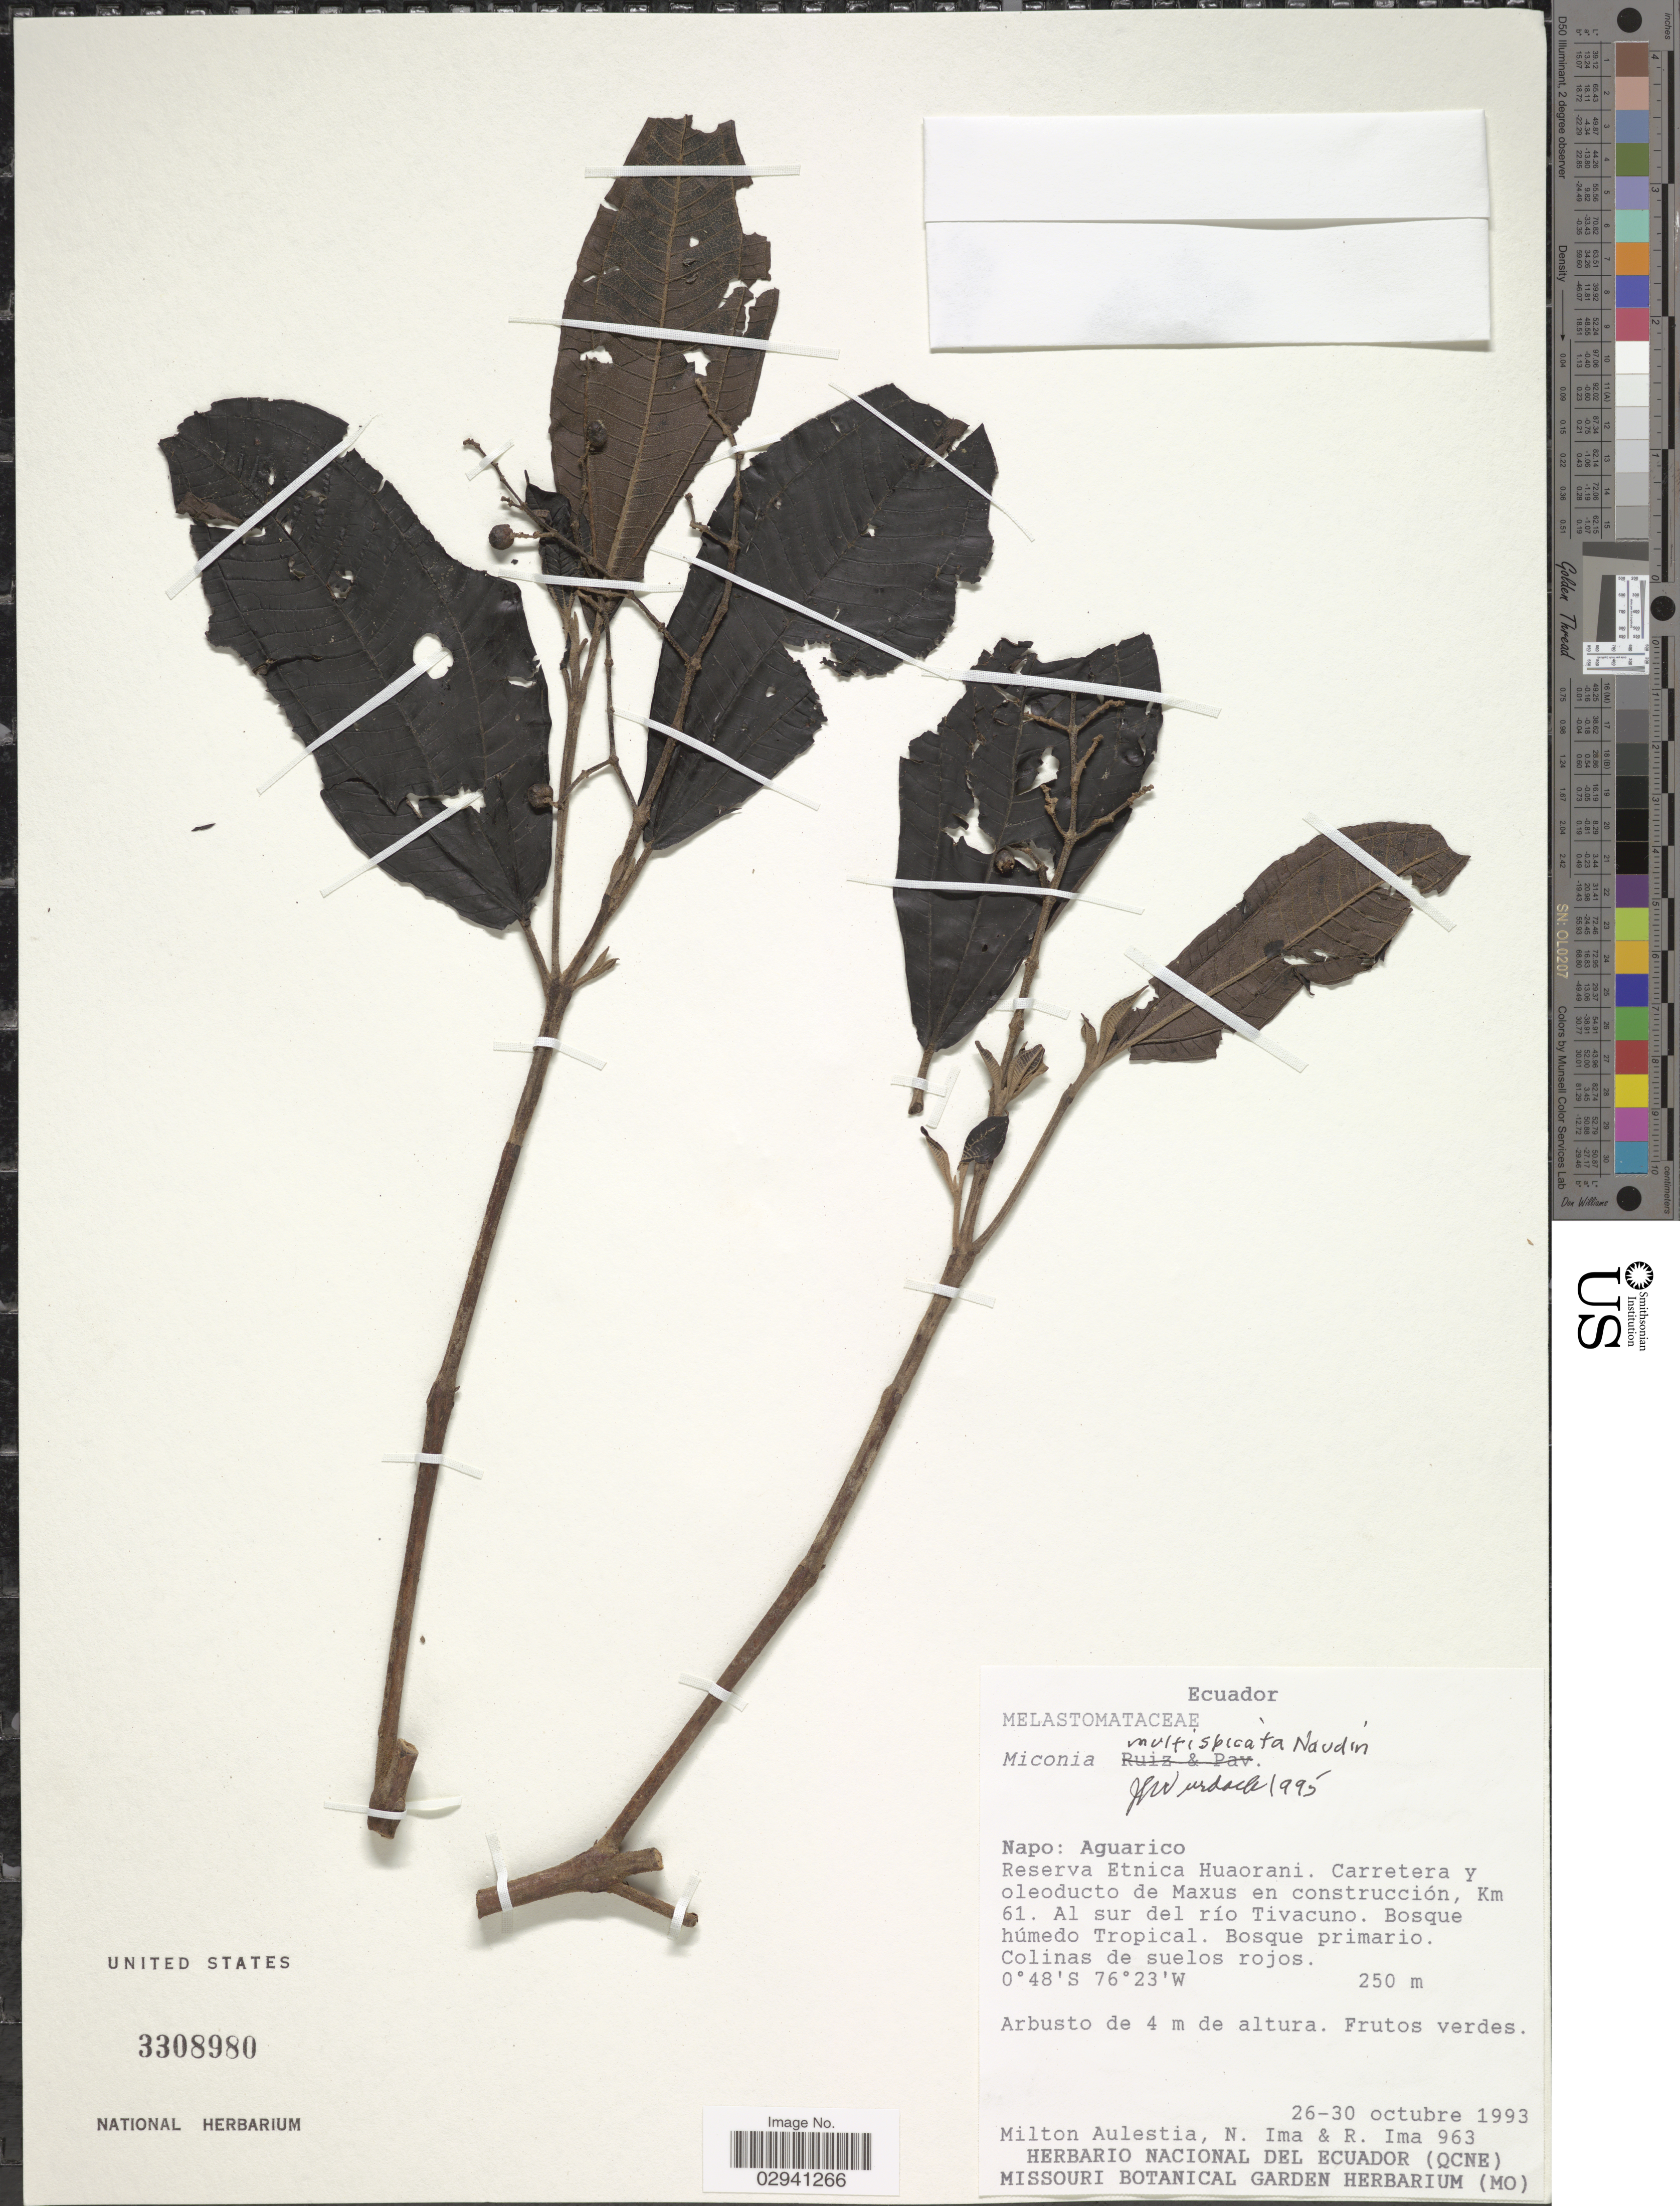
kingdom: Plantae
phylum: Tracheophyta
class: Magnoliopsida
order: Myrtales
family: Melastomataceae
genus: Miconia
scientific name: Miconia multispicata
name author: Naudin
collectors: M. Aulestia, N. Ima & R. Ima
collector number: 963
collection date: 1993-10-26/1993-10-30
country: Ecuador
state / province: Napo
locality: Napo: Aguarico. Reserva Etnica Huaorani. Carretera y oleoducto de Maxus en construcción, Km 61. Al sur del río Tivacuno.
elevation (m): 250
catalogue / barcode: US 3308980